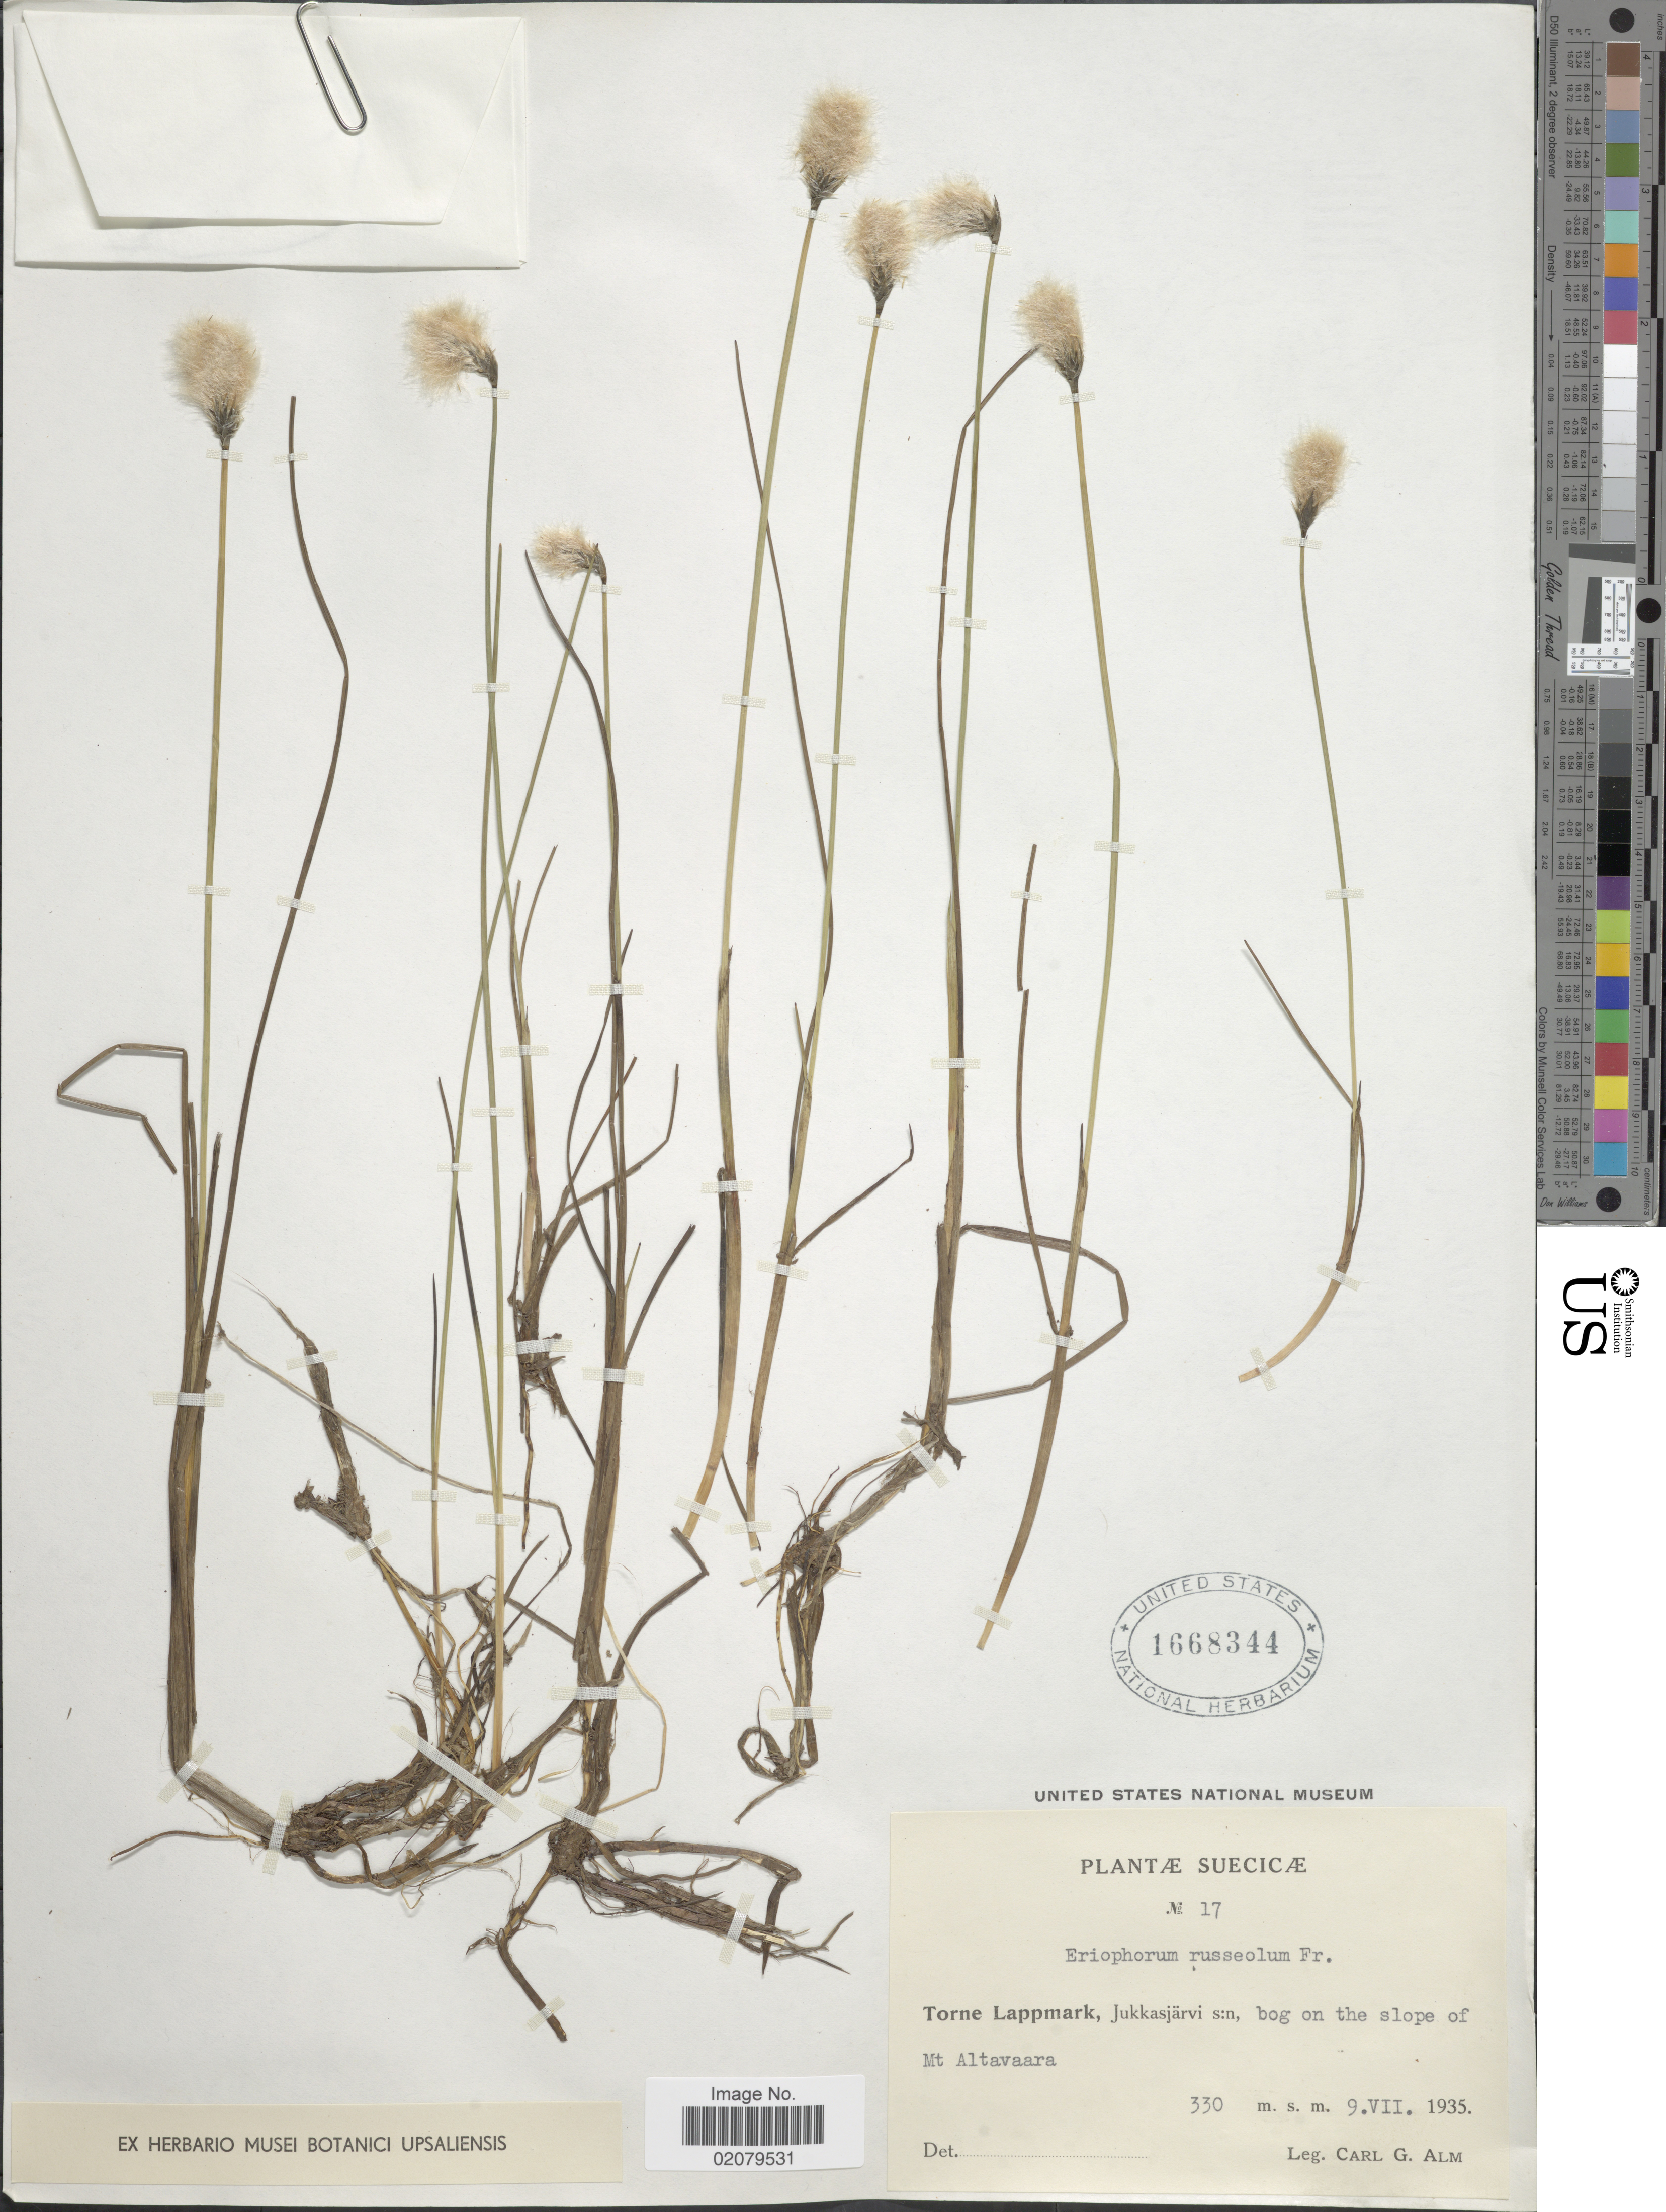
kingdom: Plantae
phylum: Tracheophyta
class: Liliopsida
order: Poales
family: Cyperaceae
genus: Eriophorum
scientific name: Eriophorum chamissonis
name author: C.A. Mey.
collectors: C. G. Alm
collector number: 17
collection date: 1935-07-09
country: Sweden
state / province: Norrbotten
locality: Torne Lappmark, Jukkasjarvi s:n, bog on the slope of Mt. Altavaara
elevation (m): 330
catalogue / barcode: US 1668344